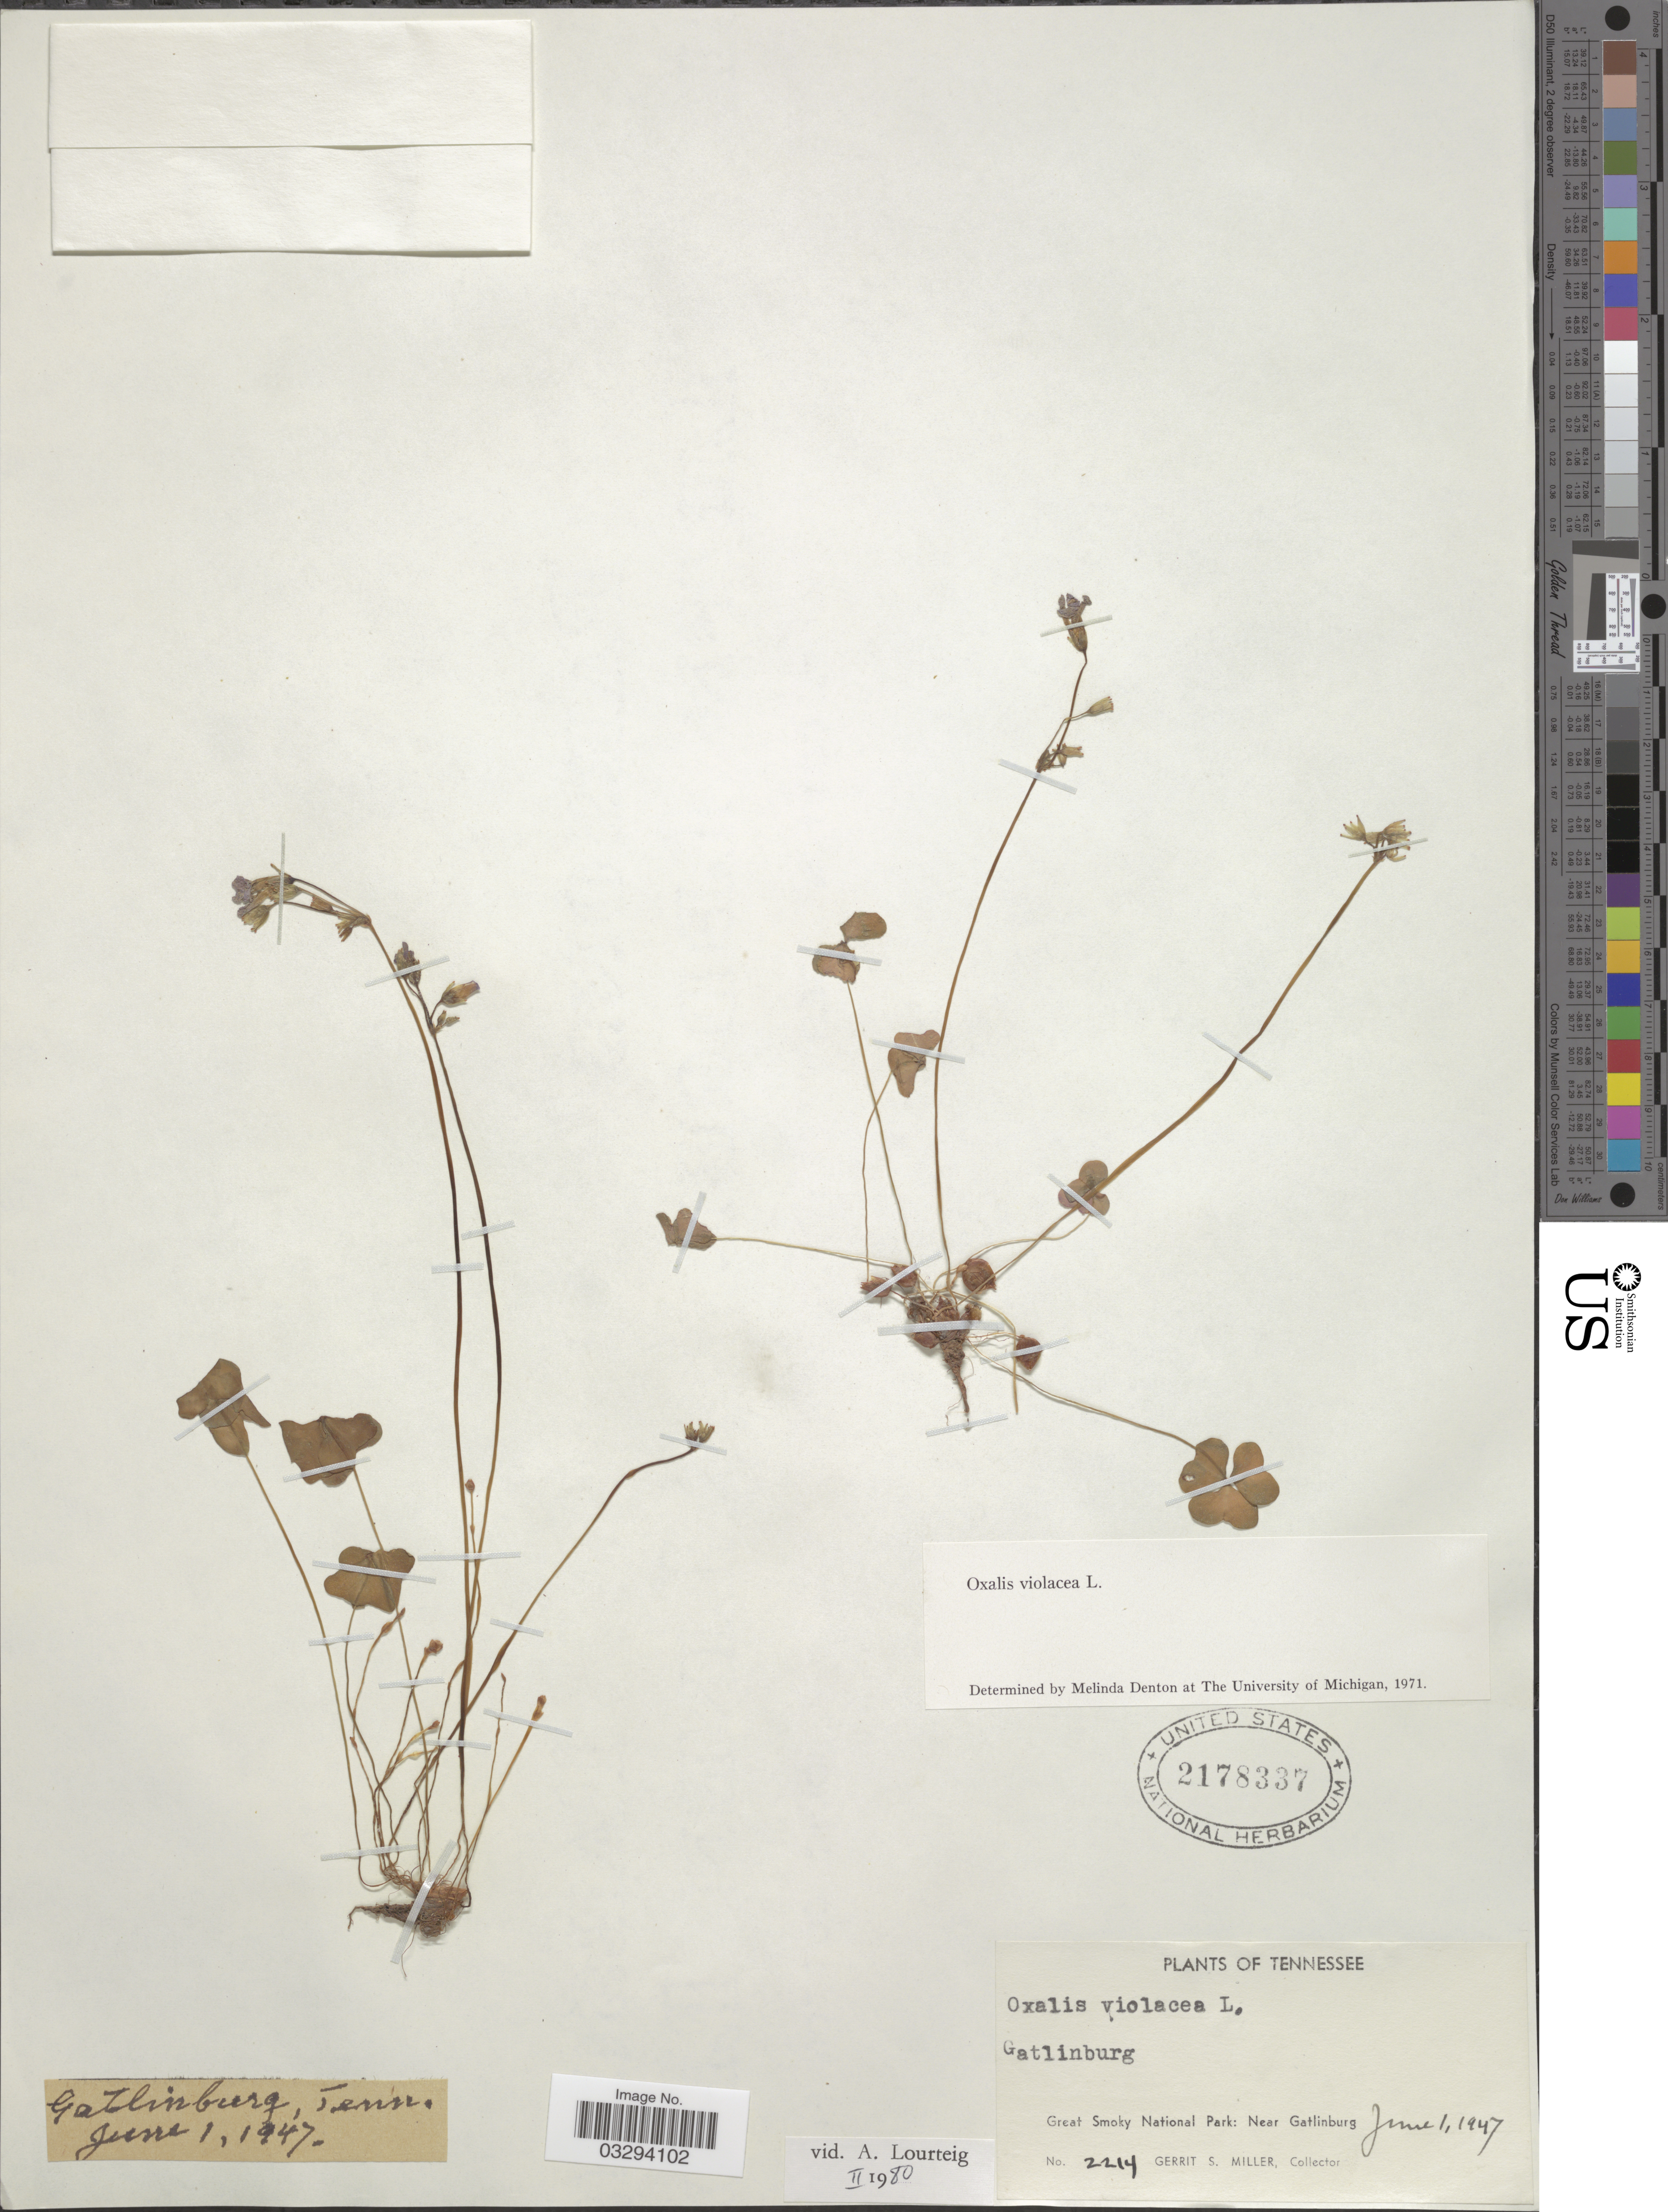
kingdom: Plantae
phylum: Tracheophyta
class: Magnoliopsida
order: Oxalidales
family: Oxalidaceae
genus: Oxalis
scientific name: Oxalis violacea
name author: L.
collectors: G. S. Miller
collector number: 2214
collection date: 1947-06-01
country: United States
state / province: Tennessee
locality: Great Smoky National Park: Near Gatlinburg.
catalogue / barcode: US 2178337